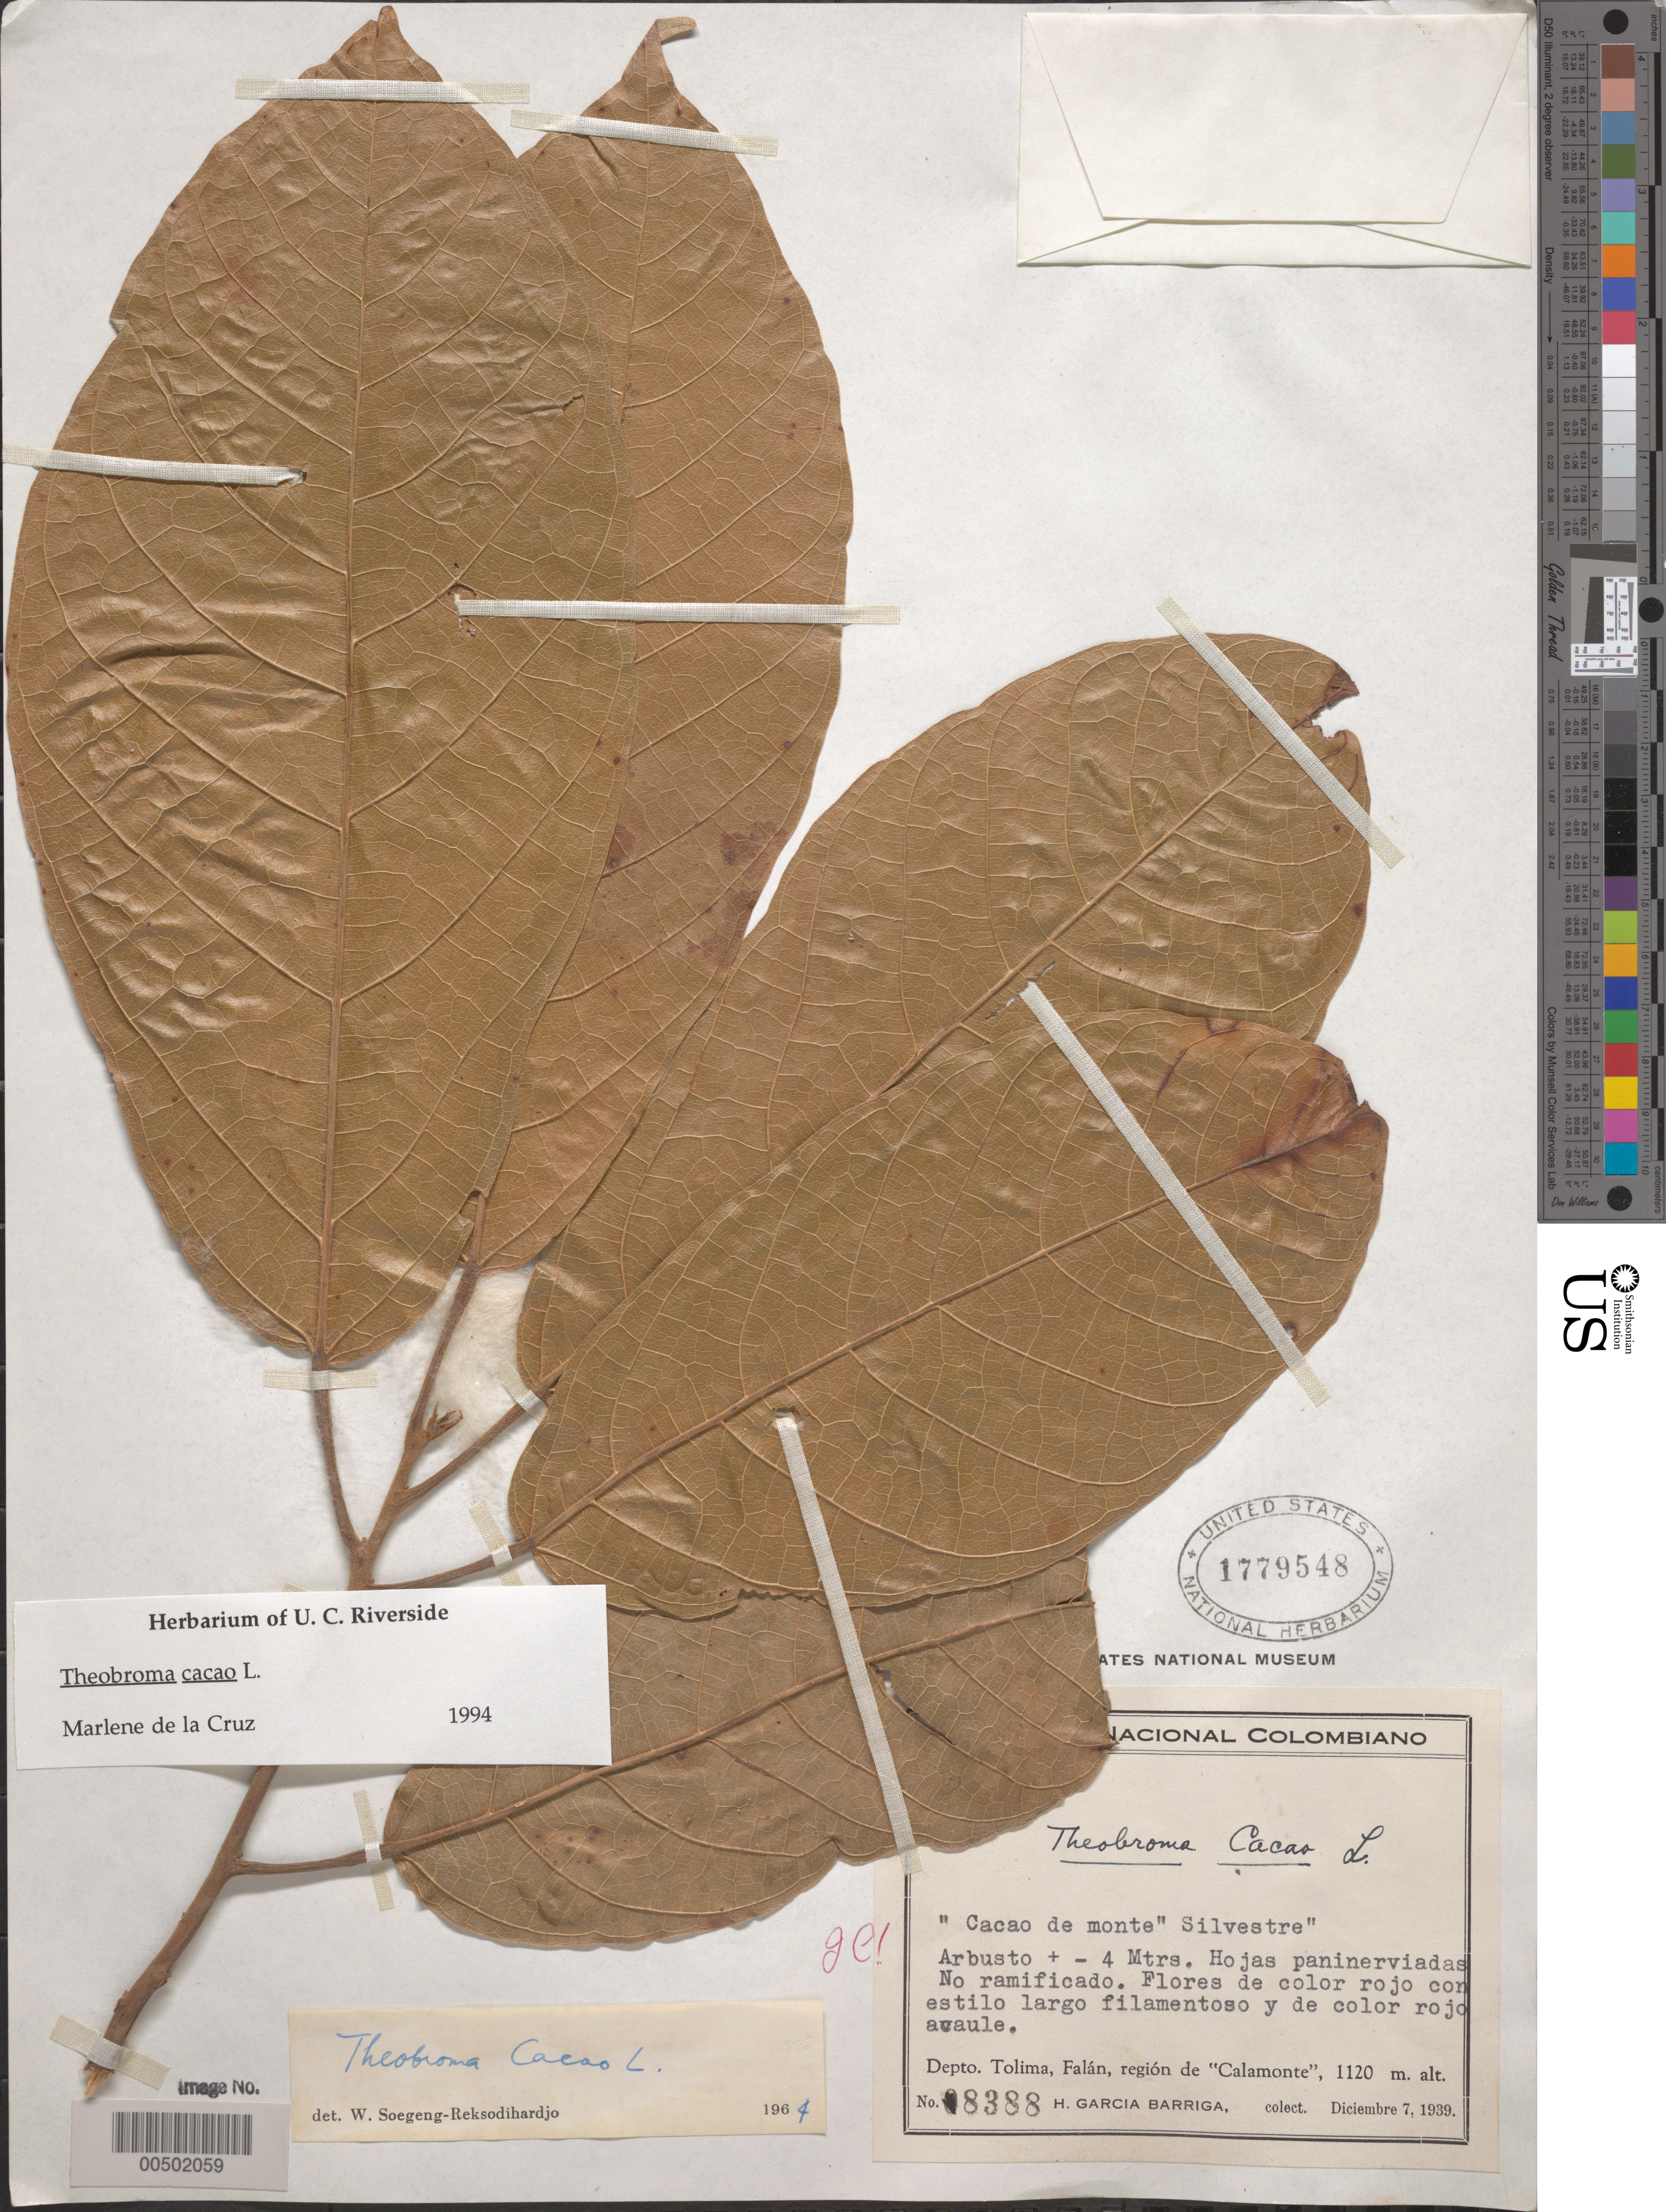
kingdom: Plantae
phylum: Tracheophyta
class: Magnoliopsida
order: Malvales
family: Malvaceae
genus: Theobroma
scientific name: Theobroma cacao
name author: L.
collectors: H. García Barriga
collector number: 8388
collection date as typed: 07 Dec 1939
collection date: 1939-12-07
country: Colombia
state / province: Tolima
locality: Falán, región de "Calamonte"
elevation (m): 1120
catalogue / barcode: US 1779548